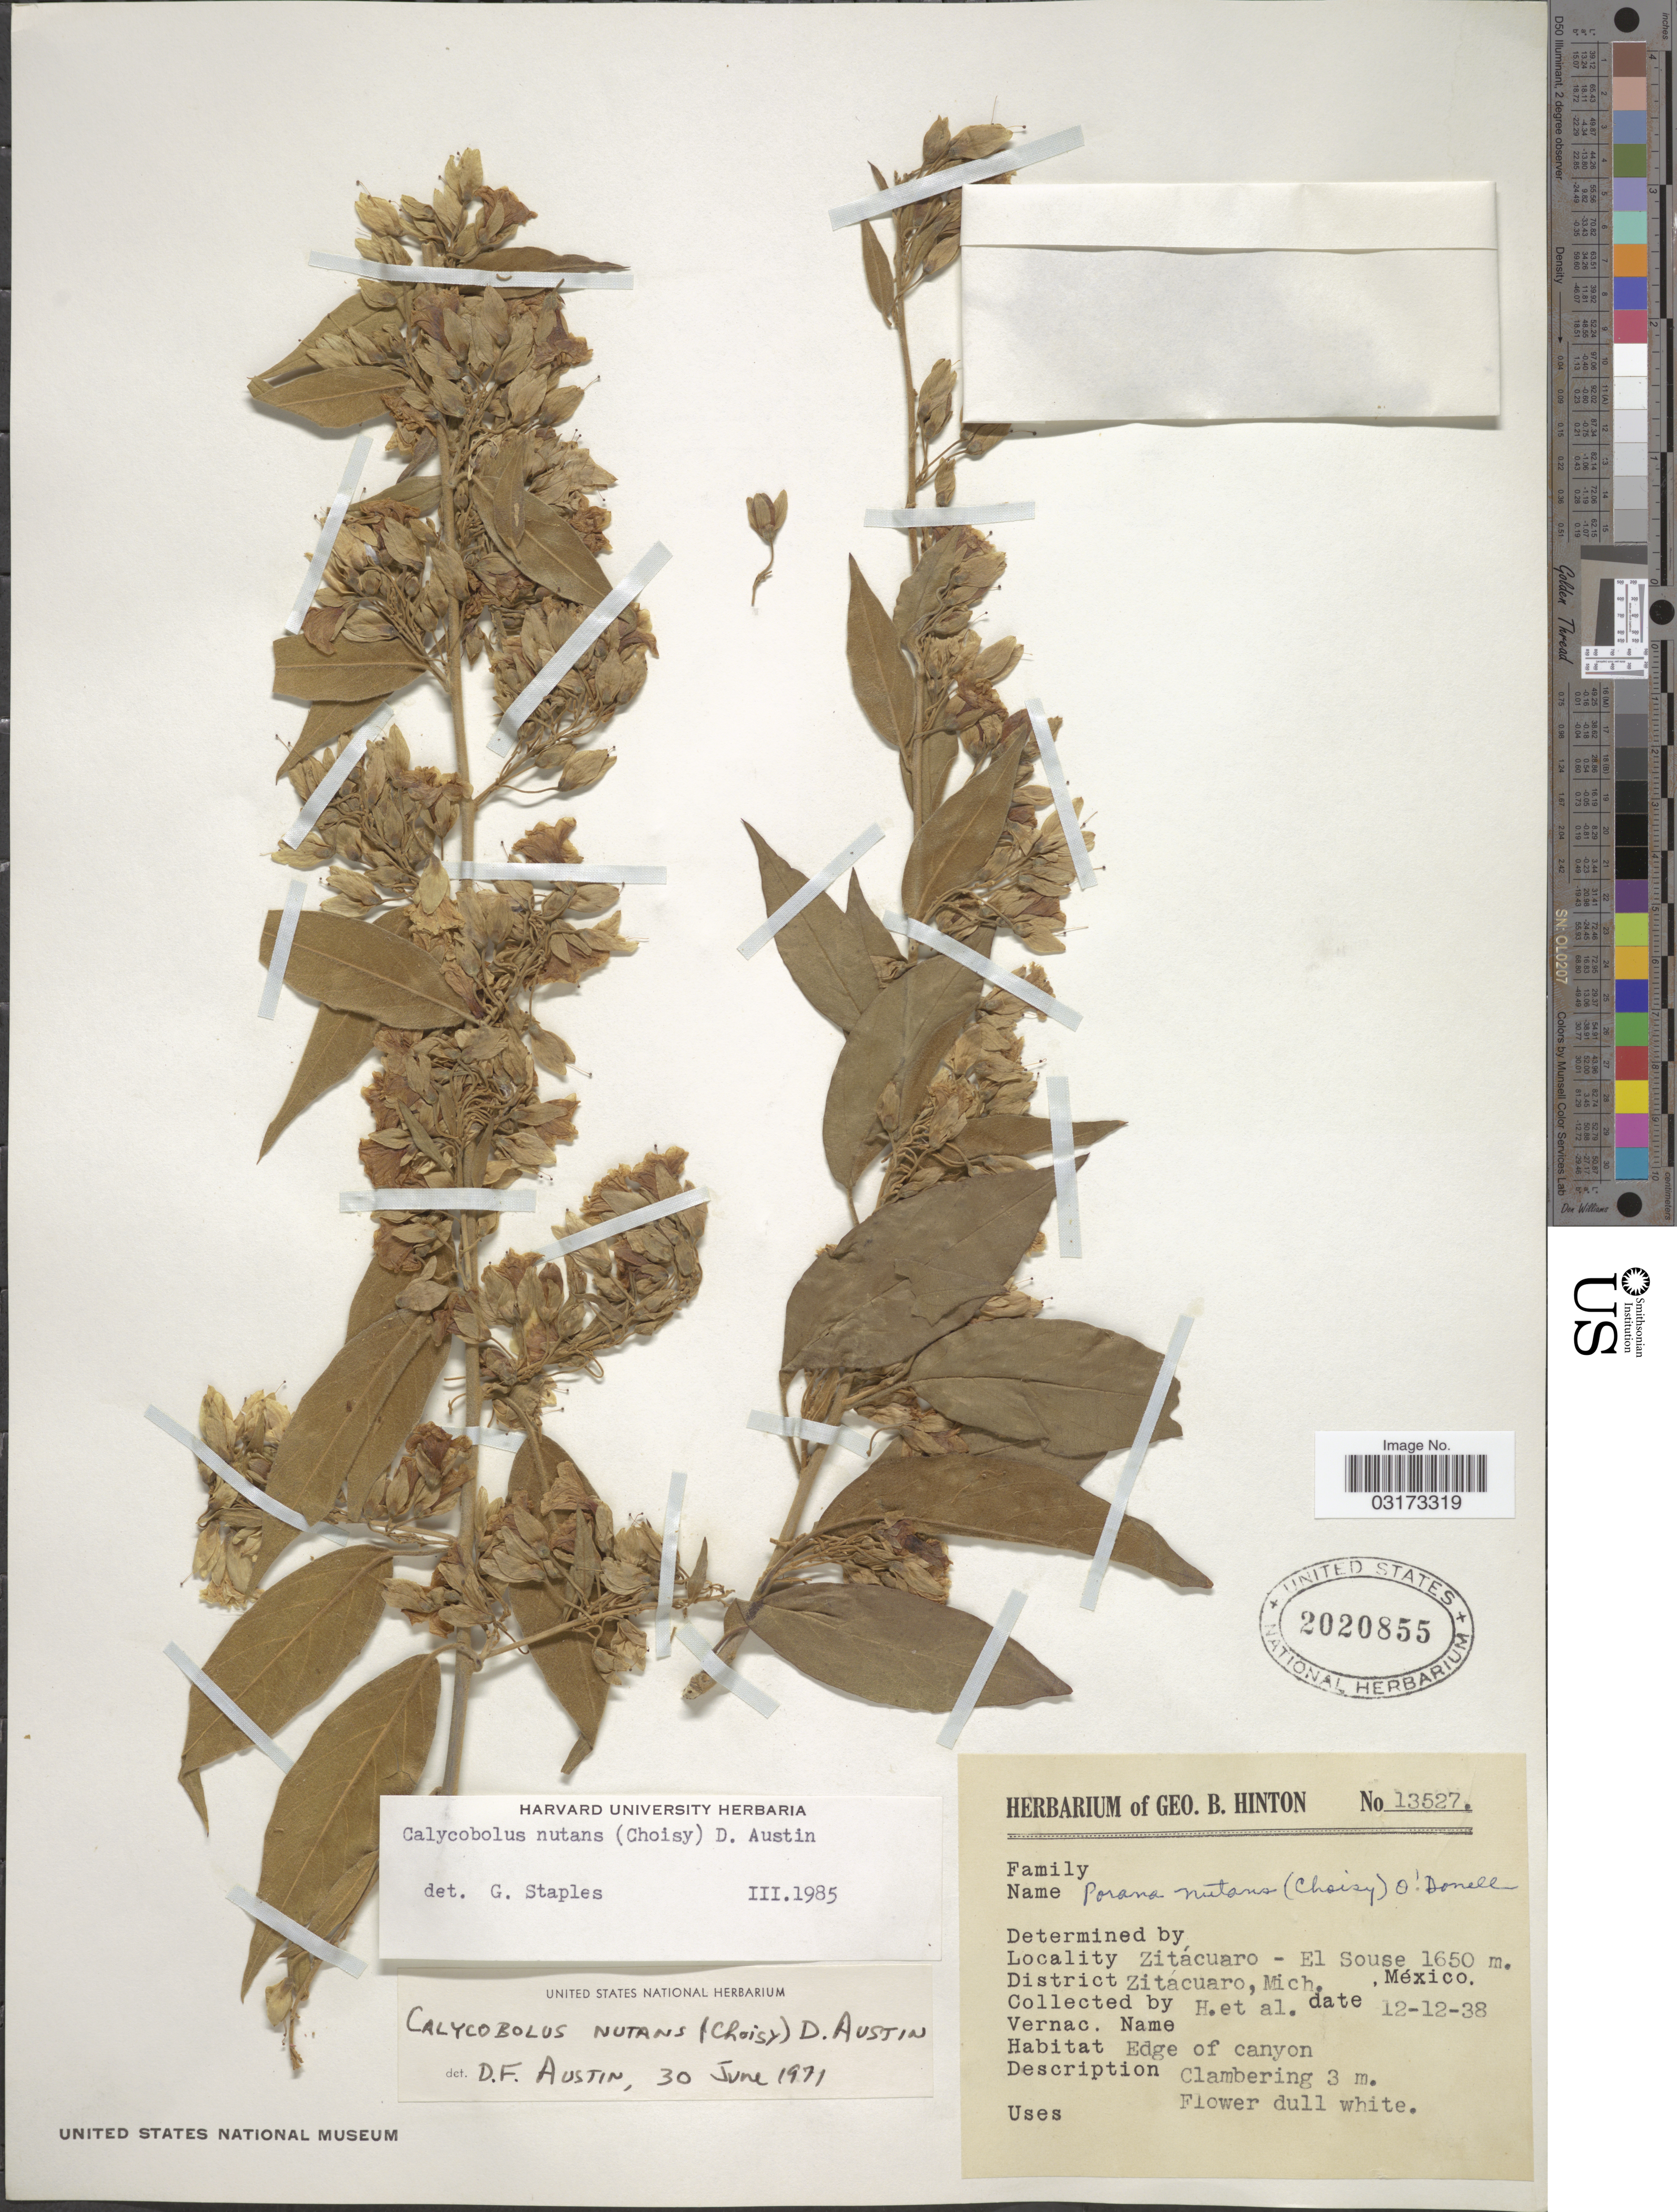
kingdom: Plantae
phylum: Tracheophyta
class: Magnoliopsida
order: Solanales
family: Convolvulaceae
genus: Calycobolus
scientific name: Calycobolus nutans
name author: (Moc. & Sessé ex Choisy) D.F. Austin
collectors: G. B. Hinton & et al.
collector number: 13527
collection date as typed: Transcribed d/m/y: 12/12/38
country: Mexico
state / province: Michoacán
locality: Zitácuaro - El Souse. District Zitácuaro.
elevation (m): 1650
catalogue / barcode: US 2020855